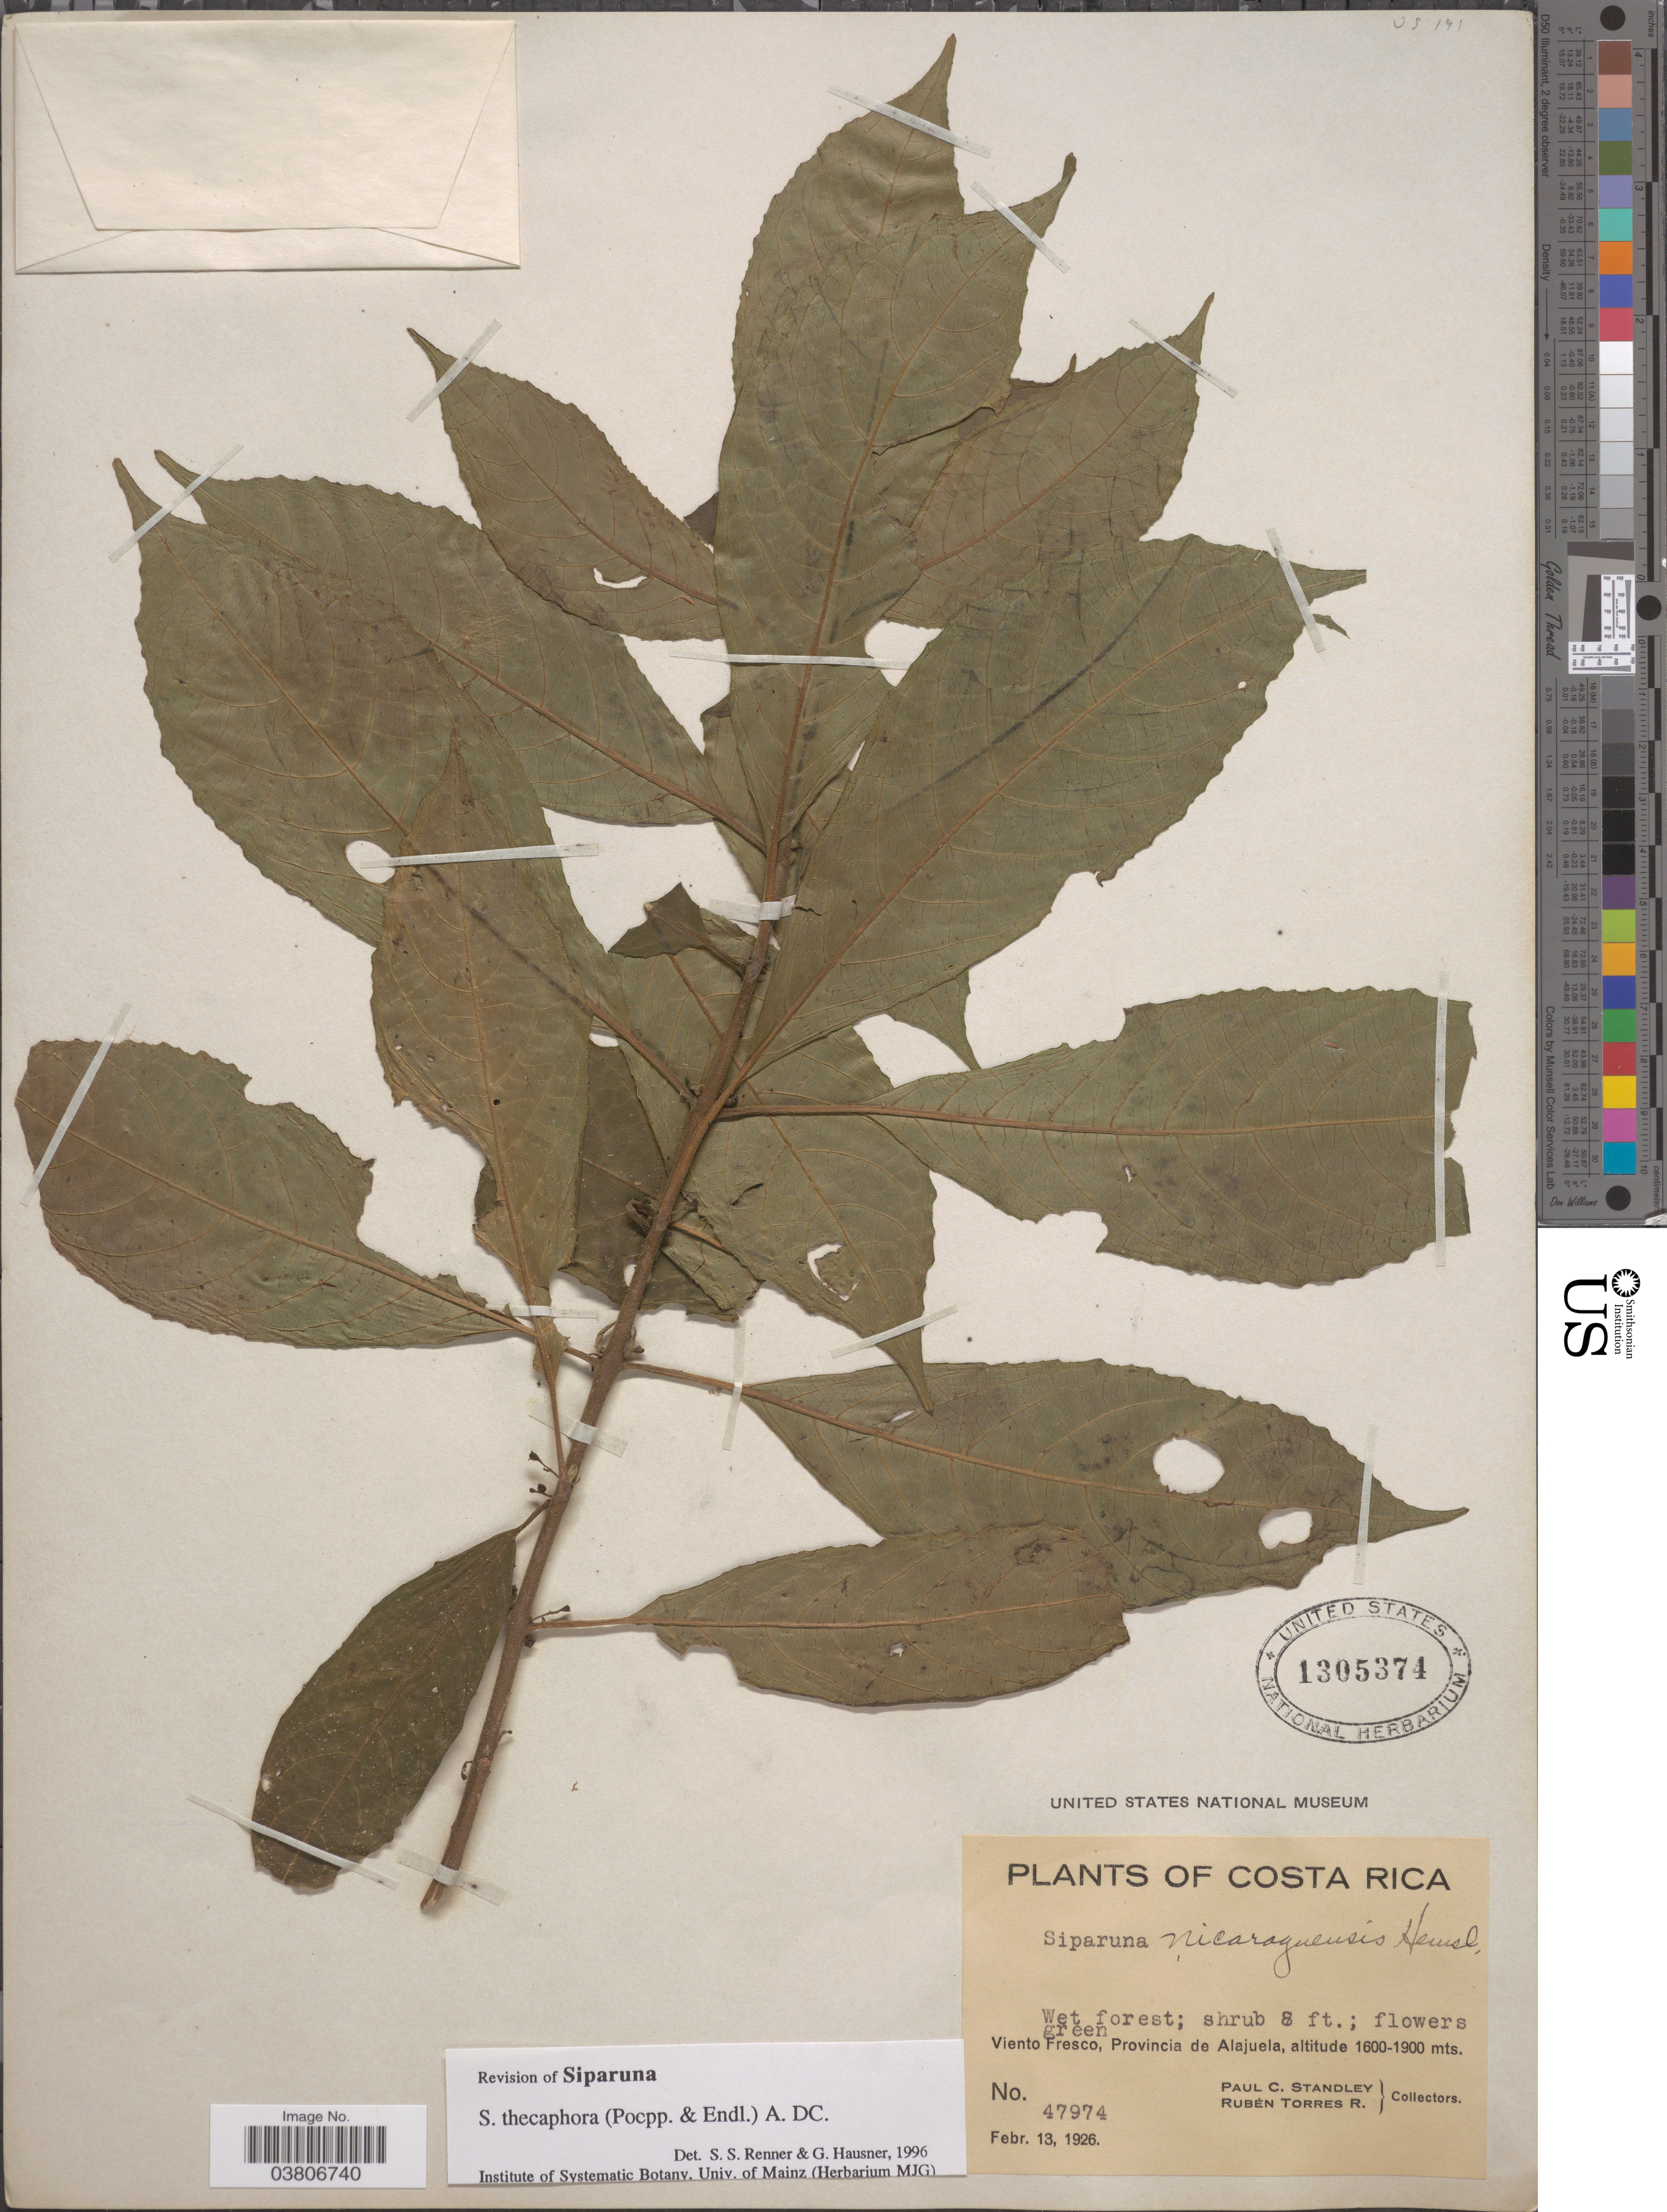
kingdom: Plantae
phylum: Tracheophyta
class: Magnoliopsida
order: Laurales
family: Siparunaceae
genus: Siparuna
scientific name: Siparuna thecaphora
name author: (Poepp. & Endl.) A. DC.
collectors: P. C. Standley & R. Torres Rojas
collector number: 47974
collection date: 1926-02-13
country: Costa Rica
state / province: Alajuela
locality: Viento Fresco.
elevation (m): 1600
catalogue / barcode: US 1305374